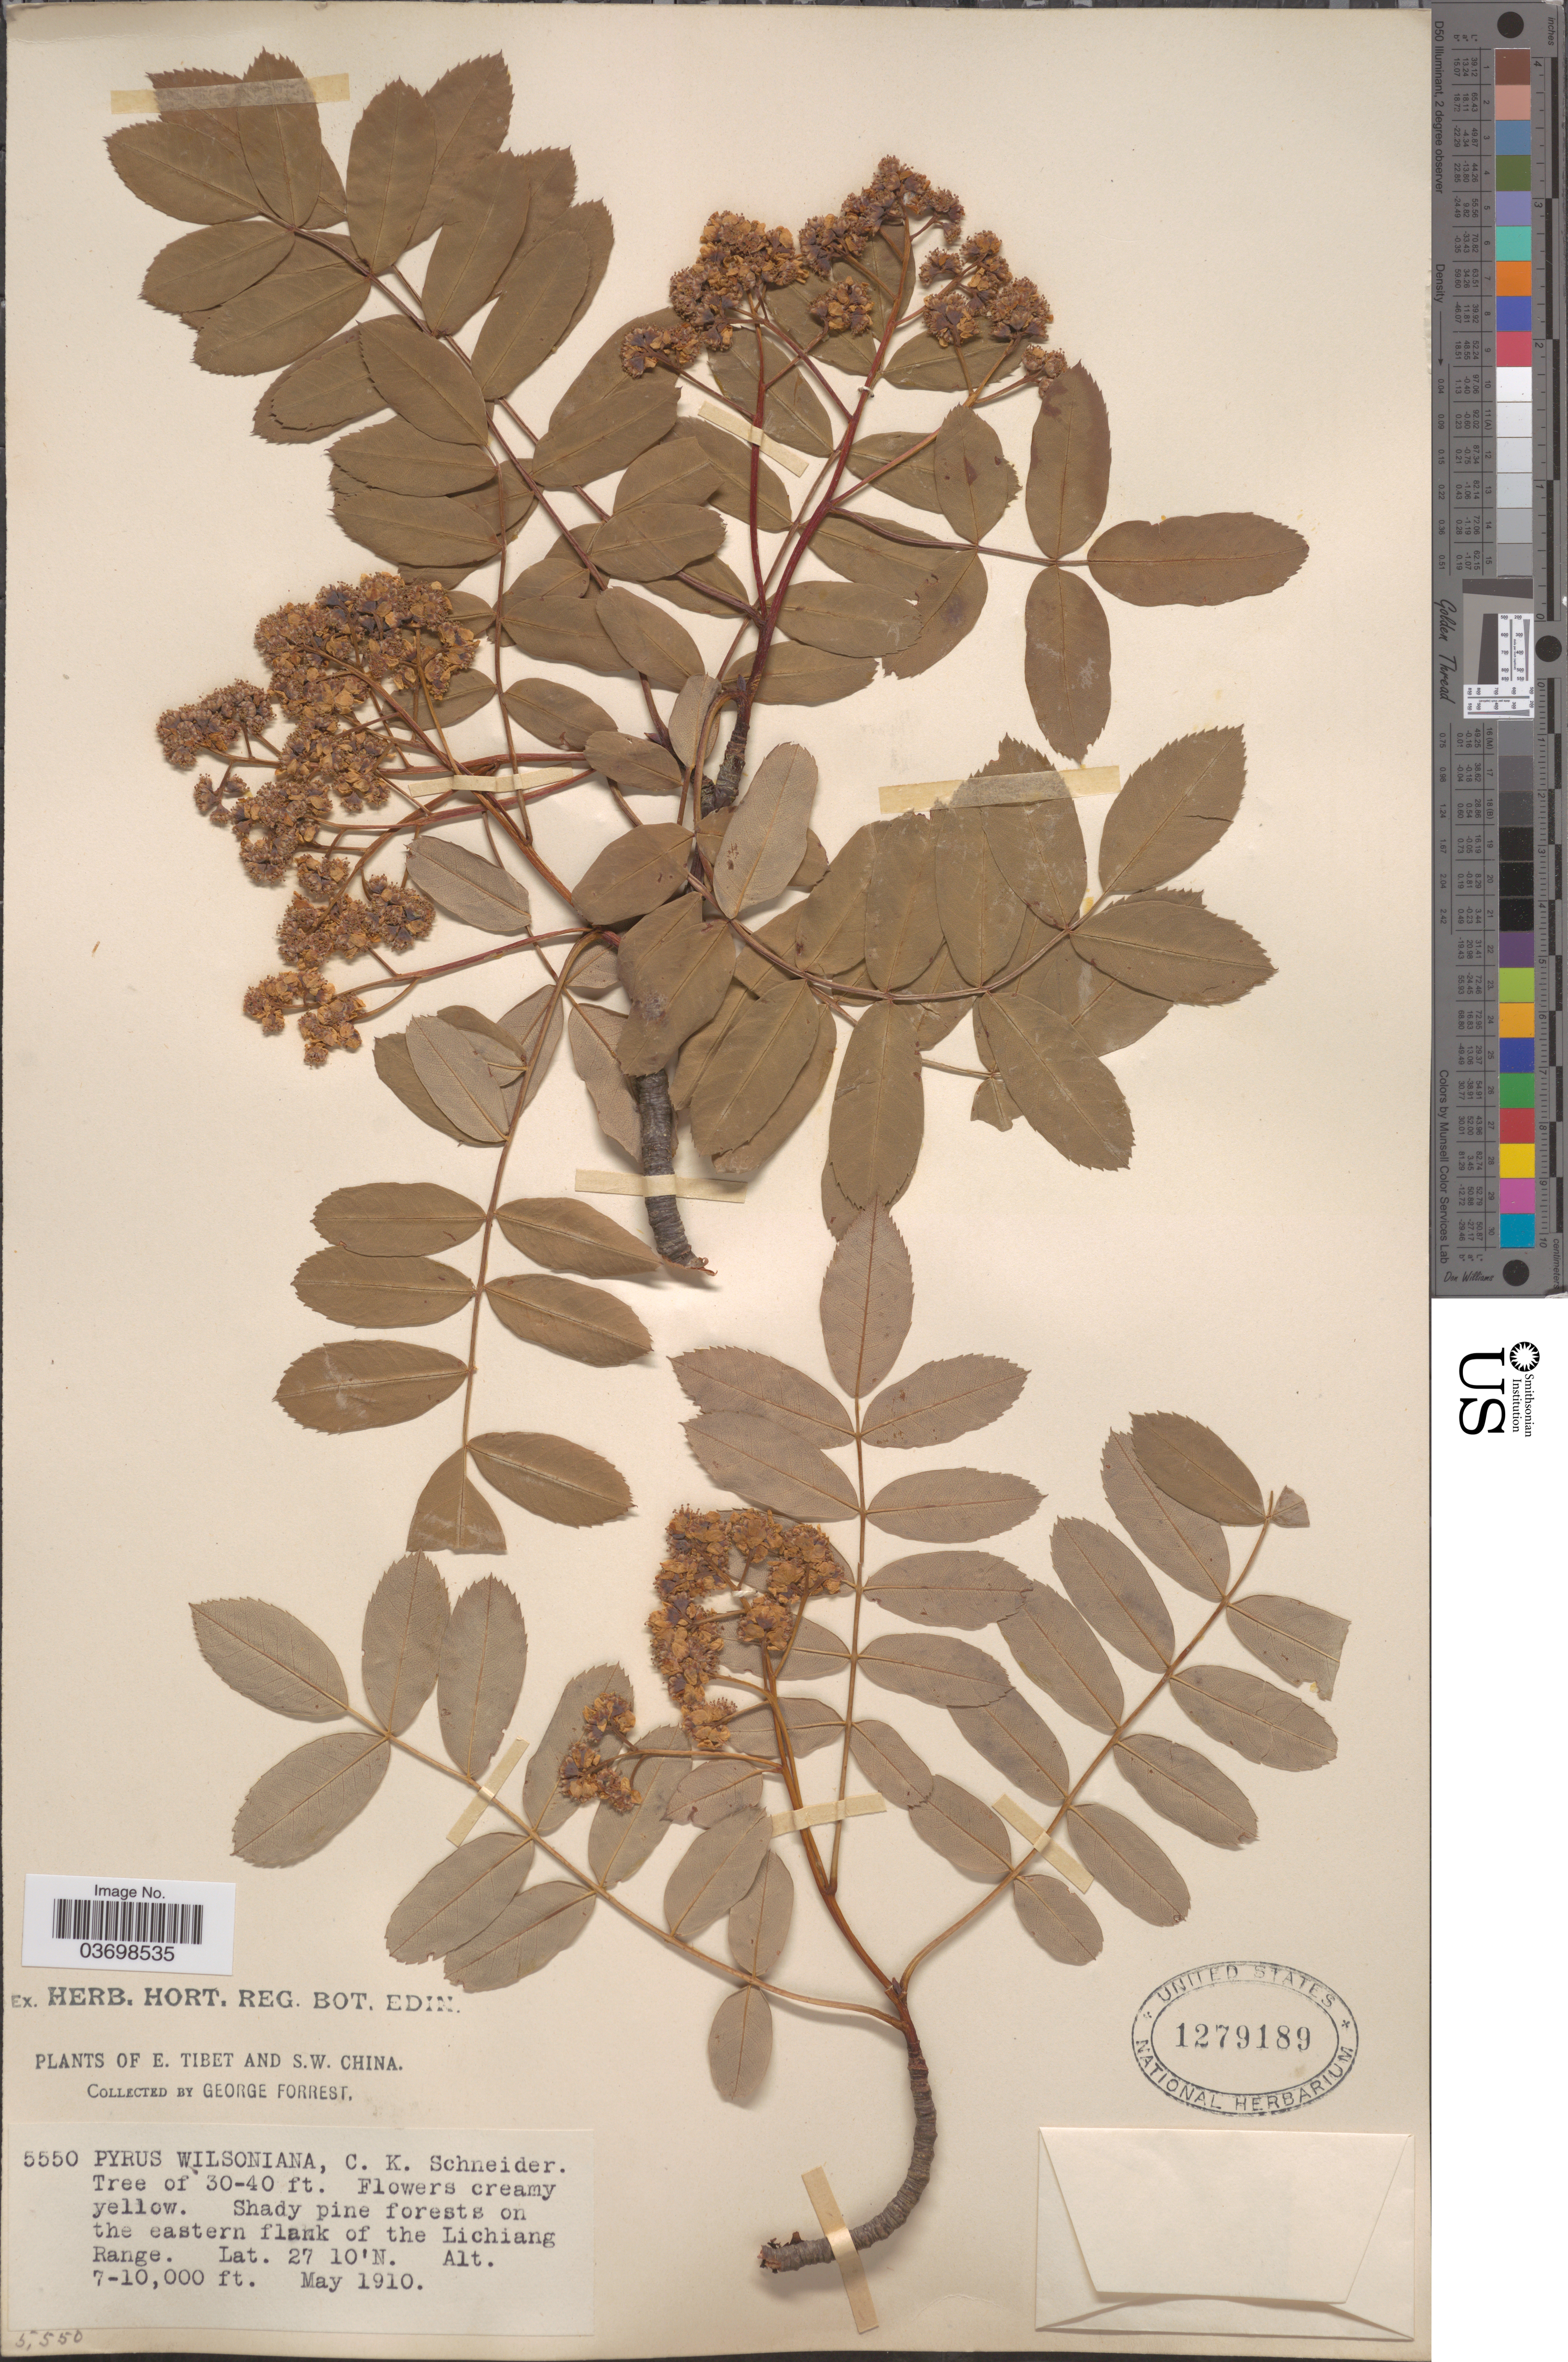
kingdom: Plantae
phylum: Tracheophyta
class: Magnoliopsida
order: Rosales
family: Rosaceae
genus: Sorbus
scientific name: Sorbus wilsoniana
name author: C.K. Schneid.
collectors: G. Forrest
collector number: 5550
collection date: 1910-05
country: China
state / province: Xizang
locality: E. Tibet and S.W. China. On the eastern flank of the Lichiang Range.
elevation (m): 2134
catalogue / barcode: US 1279189